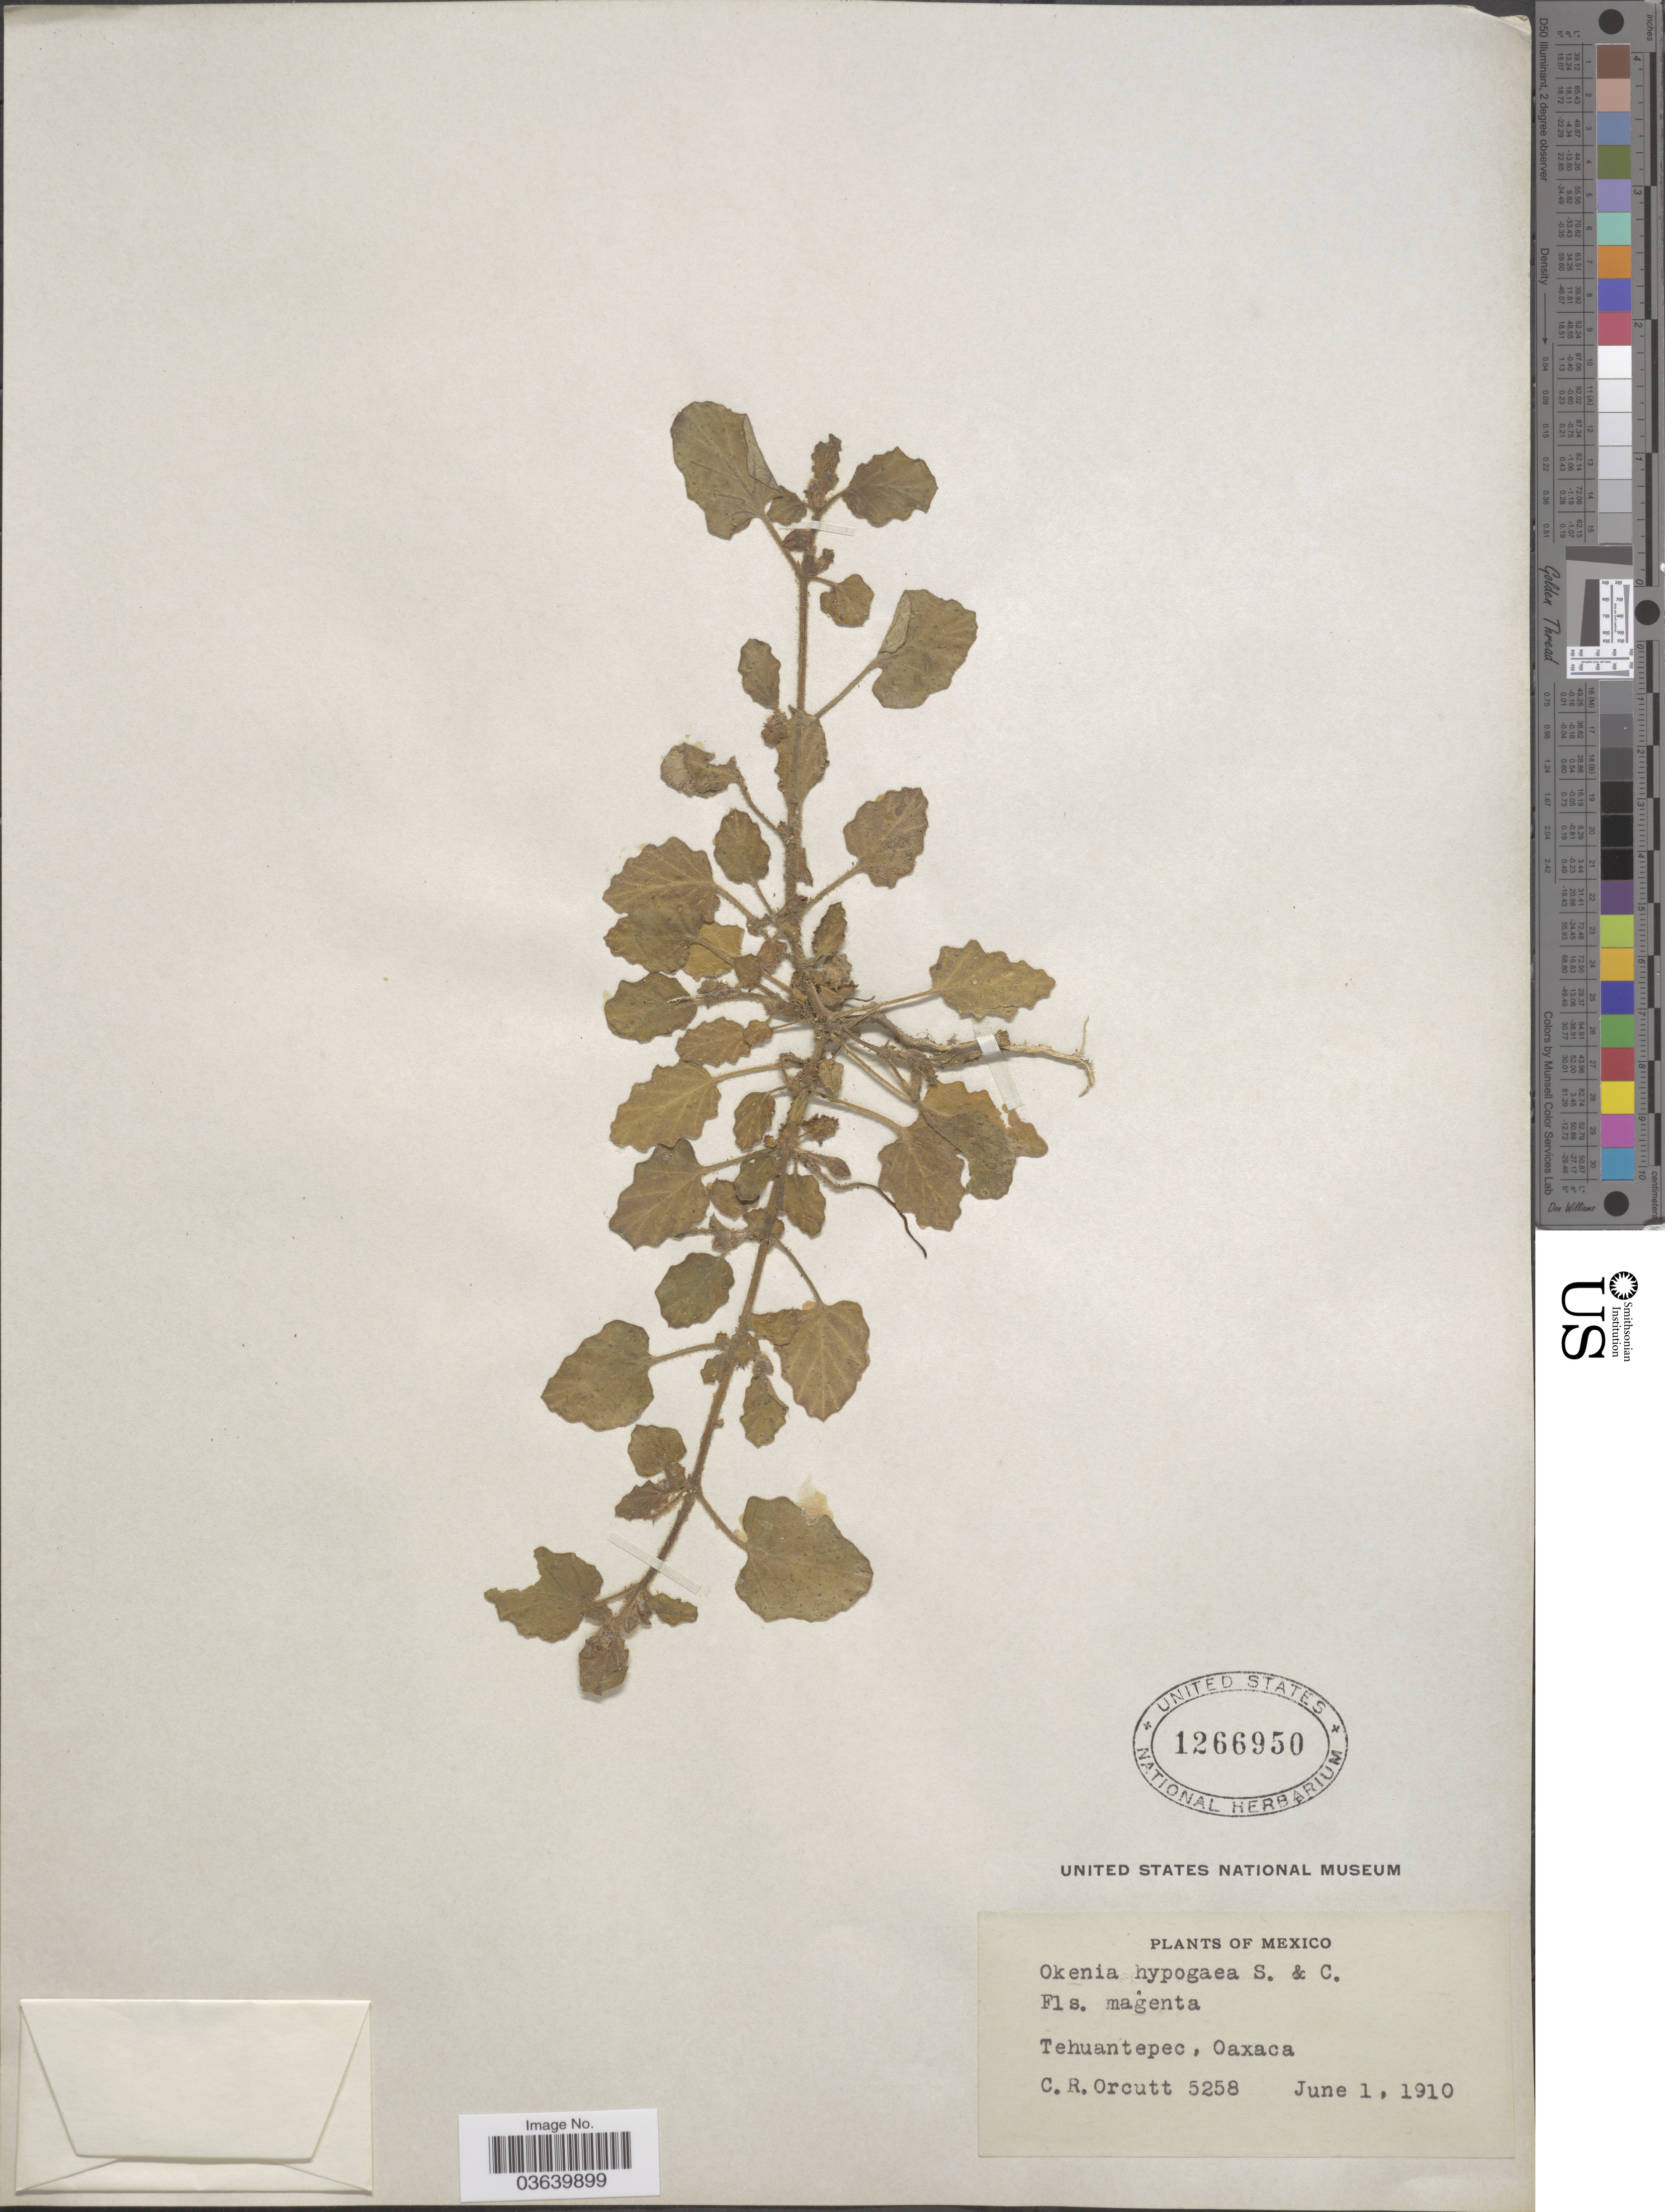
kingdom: Plantae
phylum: Tracheophyta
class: Magnoliopsida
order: Caryophyllales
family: Nyctaginaceae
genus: Okenia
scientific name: Okenia hypogaea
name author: Schltdl. & Cham.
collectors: C. R. Orcutt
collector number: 5258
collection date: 1910-06-01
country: Mexico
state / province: Oaxaca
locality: Tehuantepec.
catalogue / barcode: US 1266950